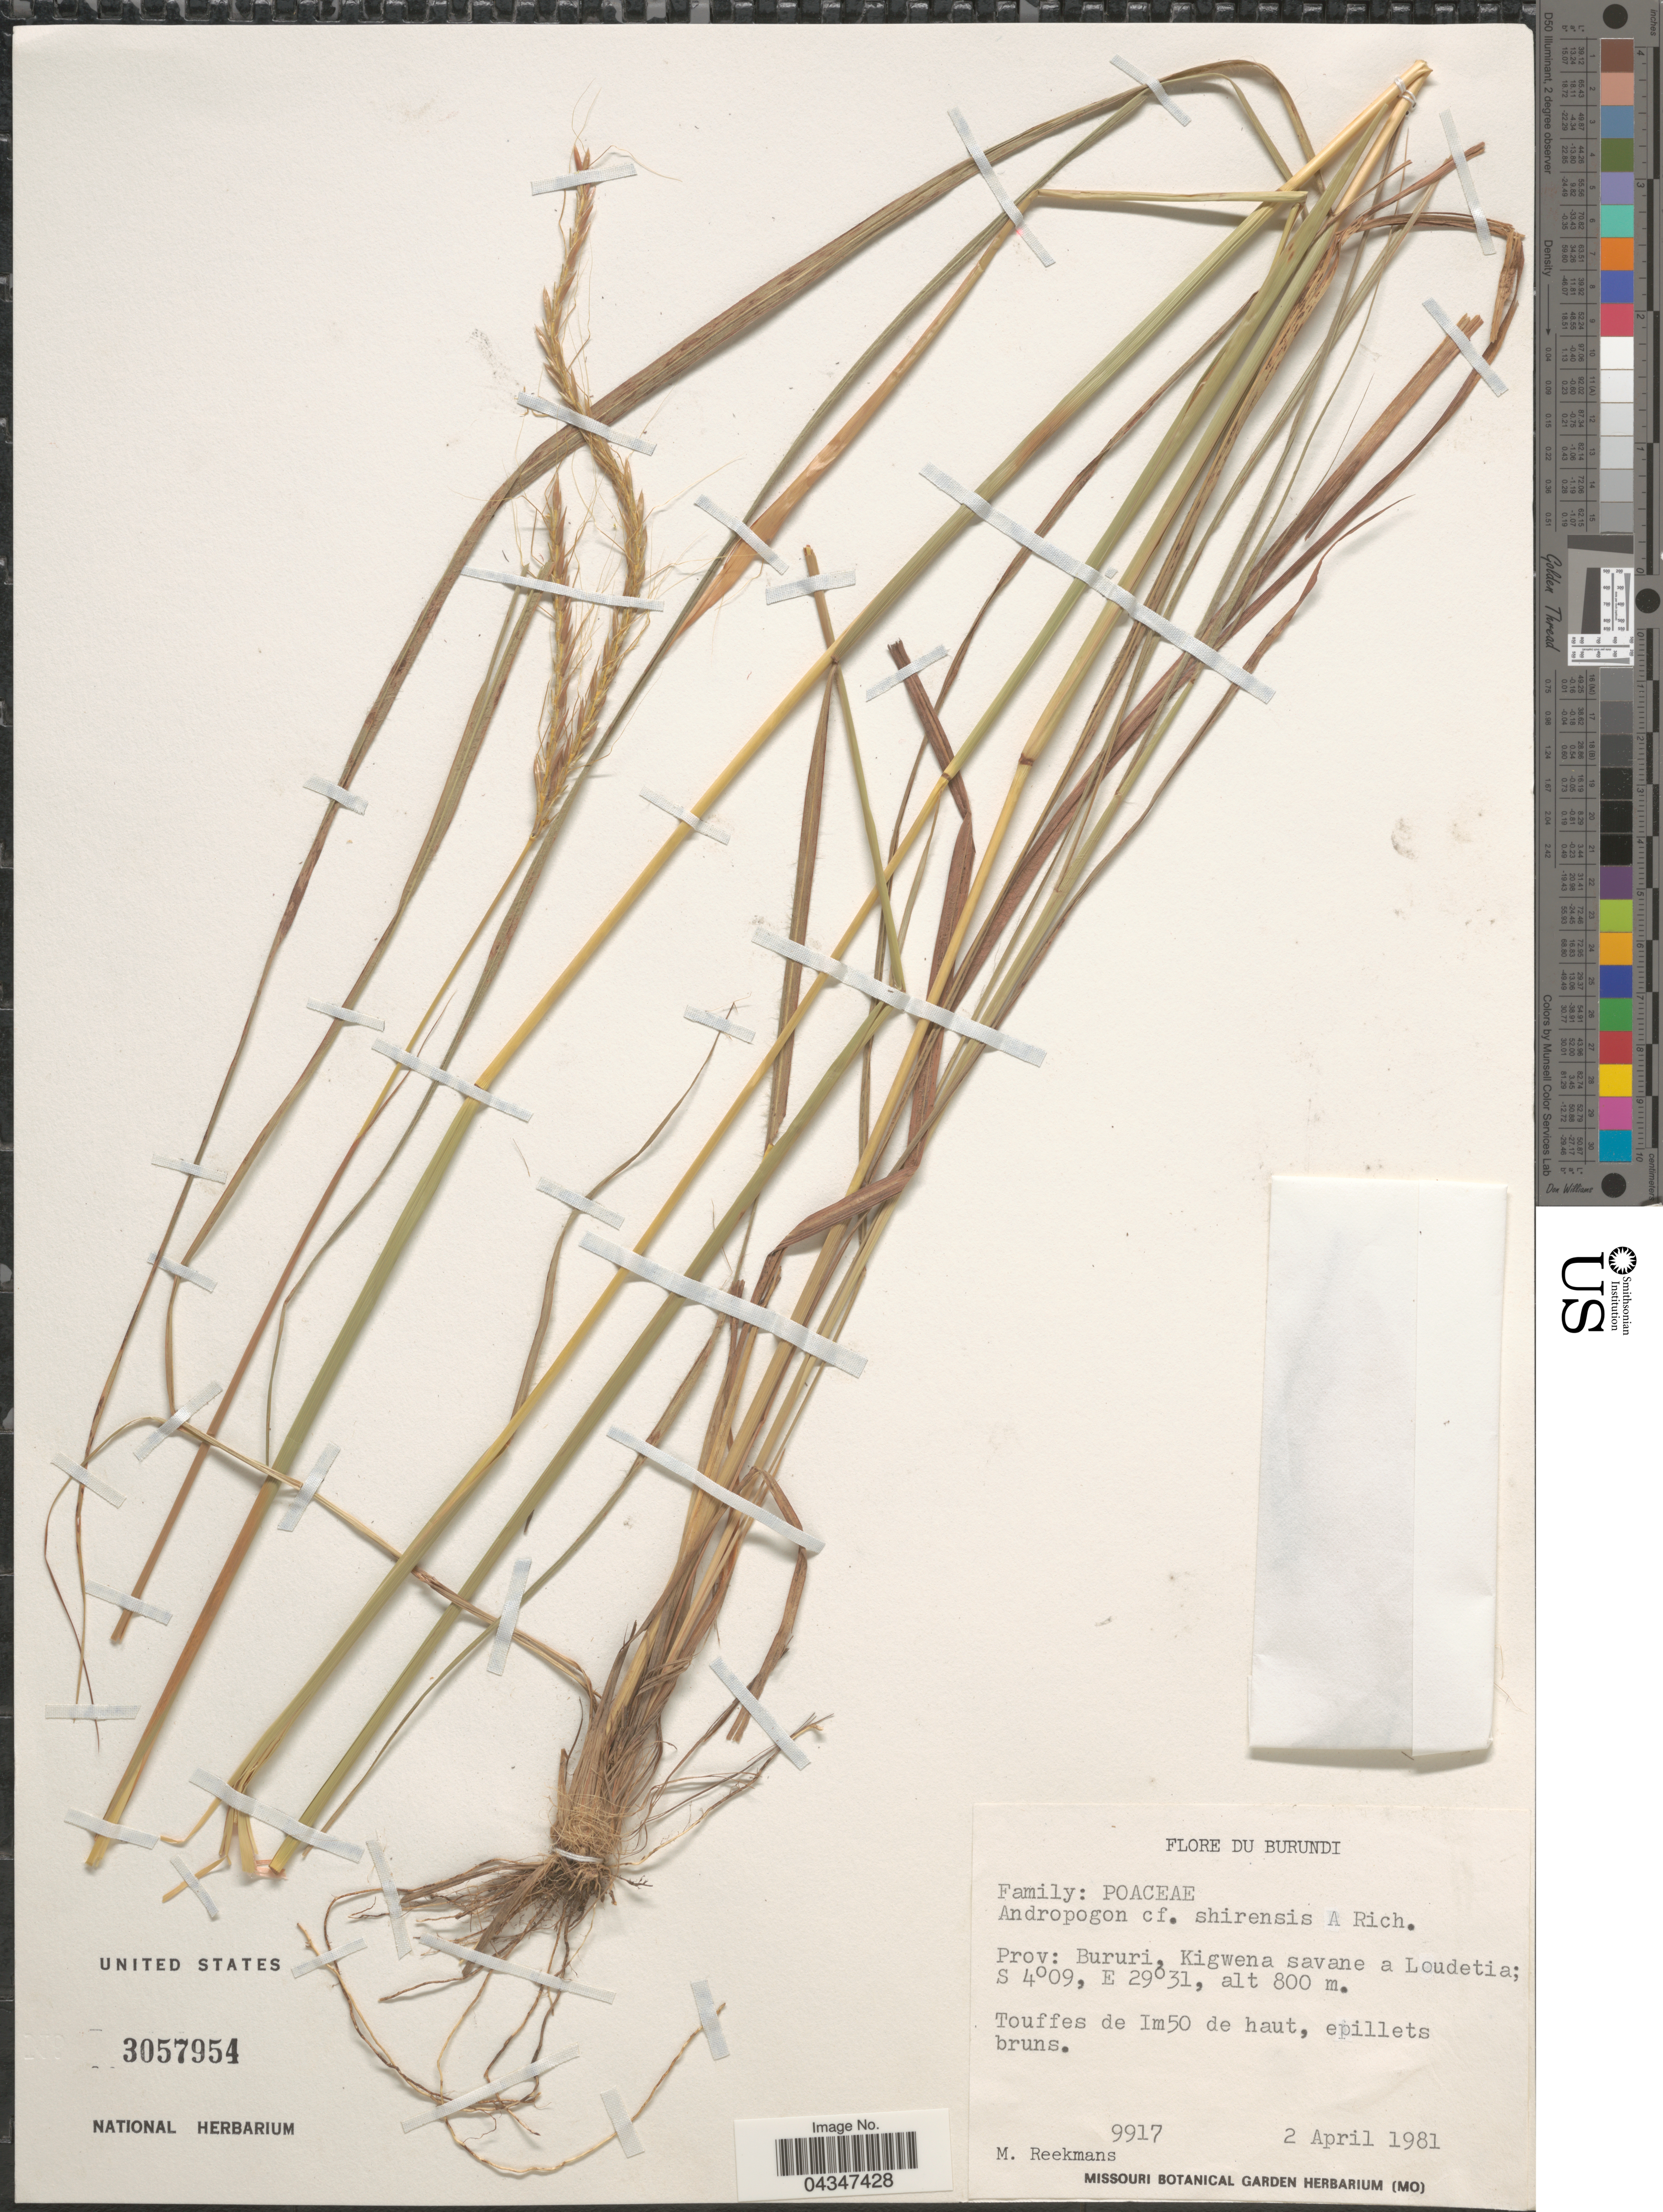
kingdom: Plantae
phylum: Tracheophyta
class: Liliopsida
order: Poales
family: Poaceae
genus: Andropogon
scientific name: Andropogon schirensis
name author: Hochst. ex A. Rich.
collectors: M. Reekmans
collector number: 9917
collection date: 1981-04-02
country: Burundi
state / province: Bururi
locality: Kigwena savane a Loudetia.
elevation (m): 800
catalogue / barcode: US 3057954